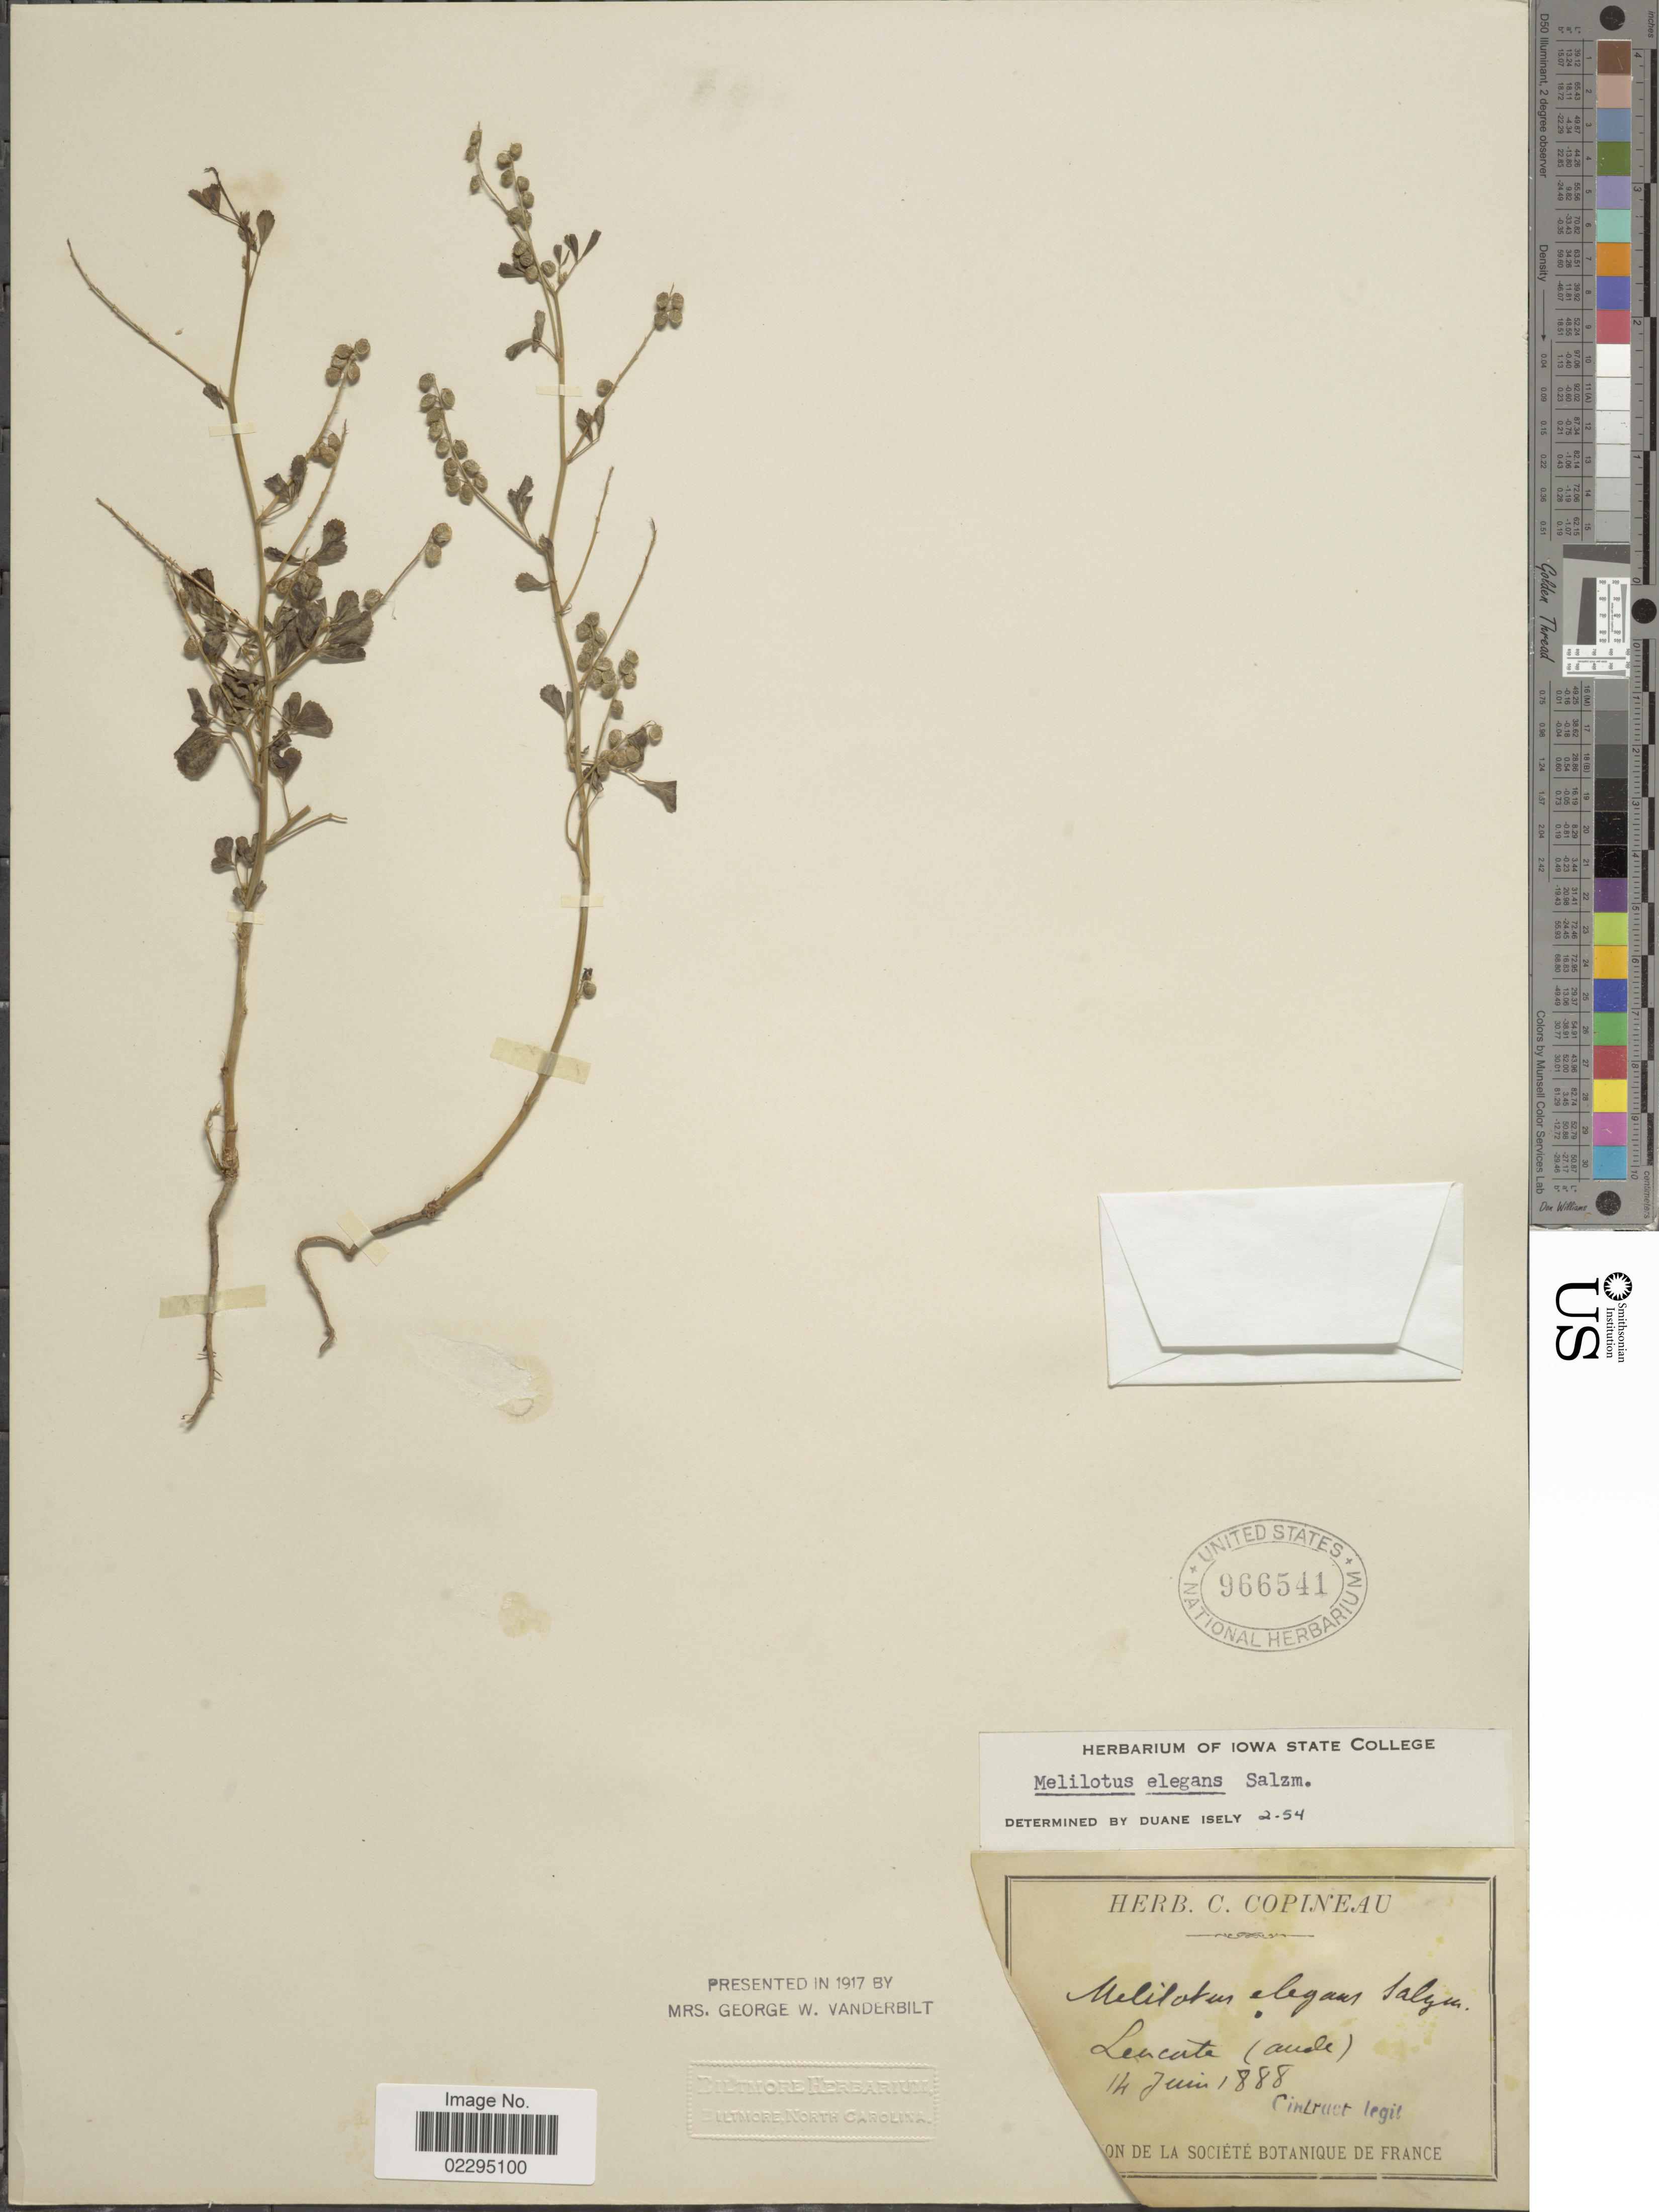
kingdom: Plantae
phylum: Tracheophyta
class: Magnoliopsida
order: Fabales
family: Fabaceae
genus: Melilotus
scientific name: Melilotus elegans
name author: Salzm. ex Ser.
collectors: Cintract, --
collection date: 1888-06-14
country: France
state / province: Occitanie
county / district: Aude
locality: Leucate (Aude)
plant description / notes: Corrected "Lencate (aude)" to Leucate (Aude).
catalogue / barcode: US 966541